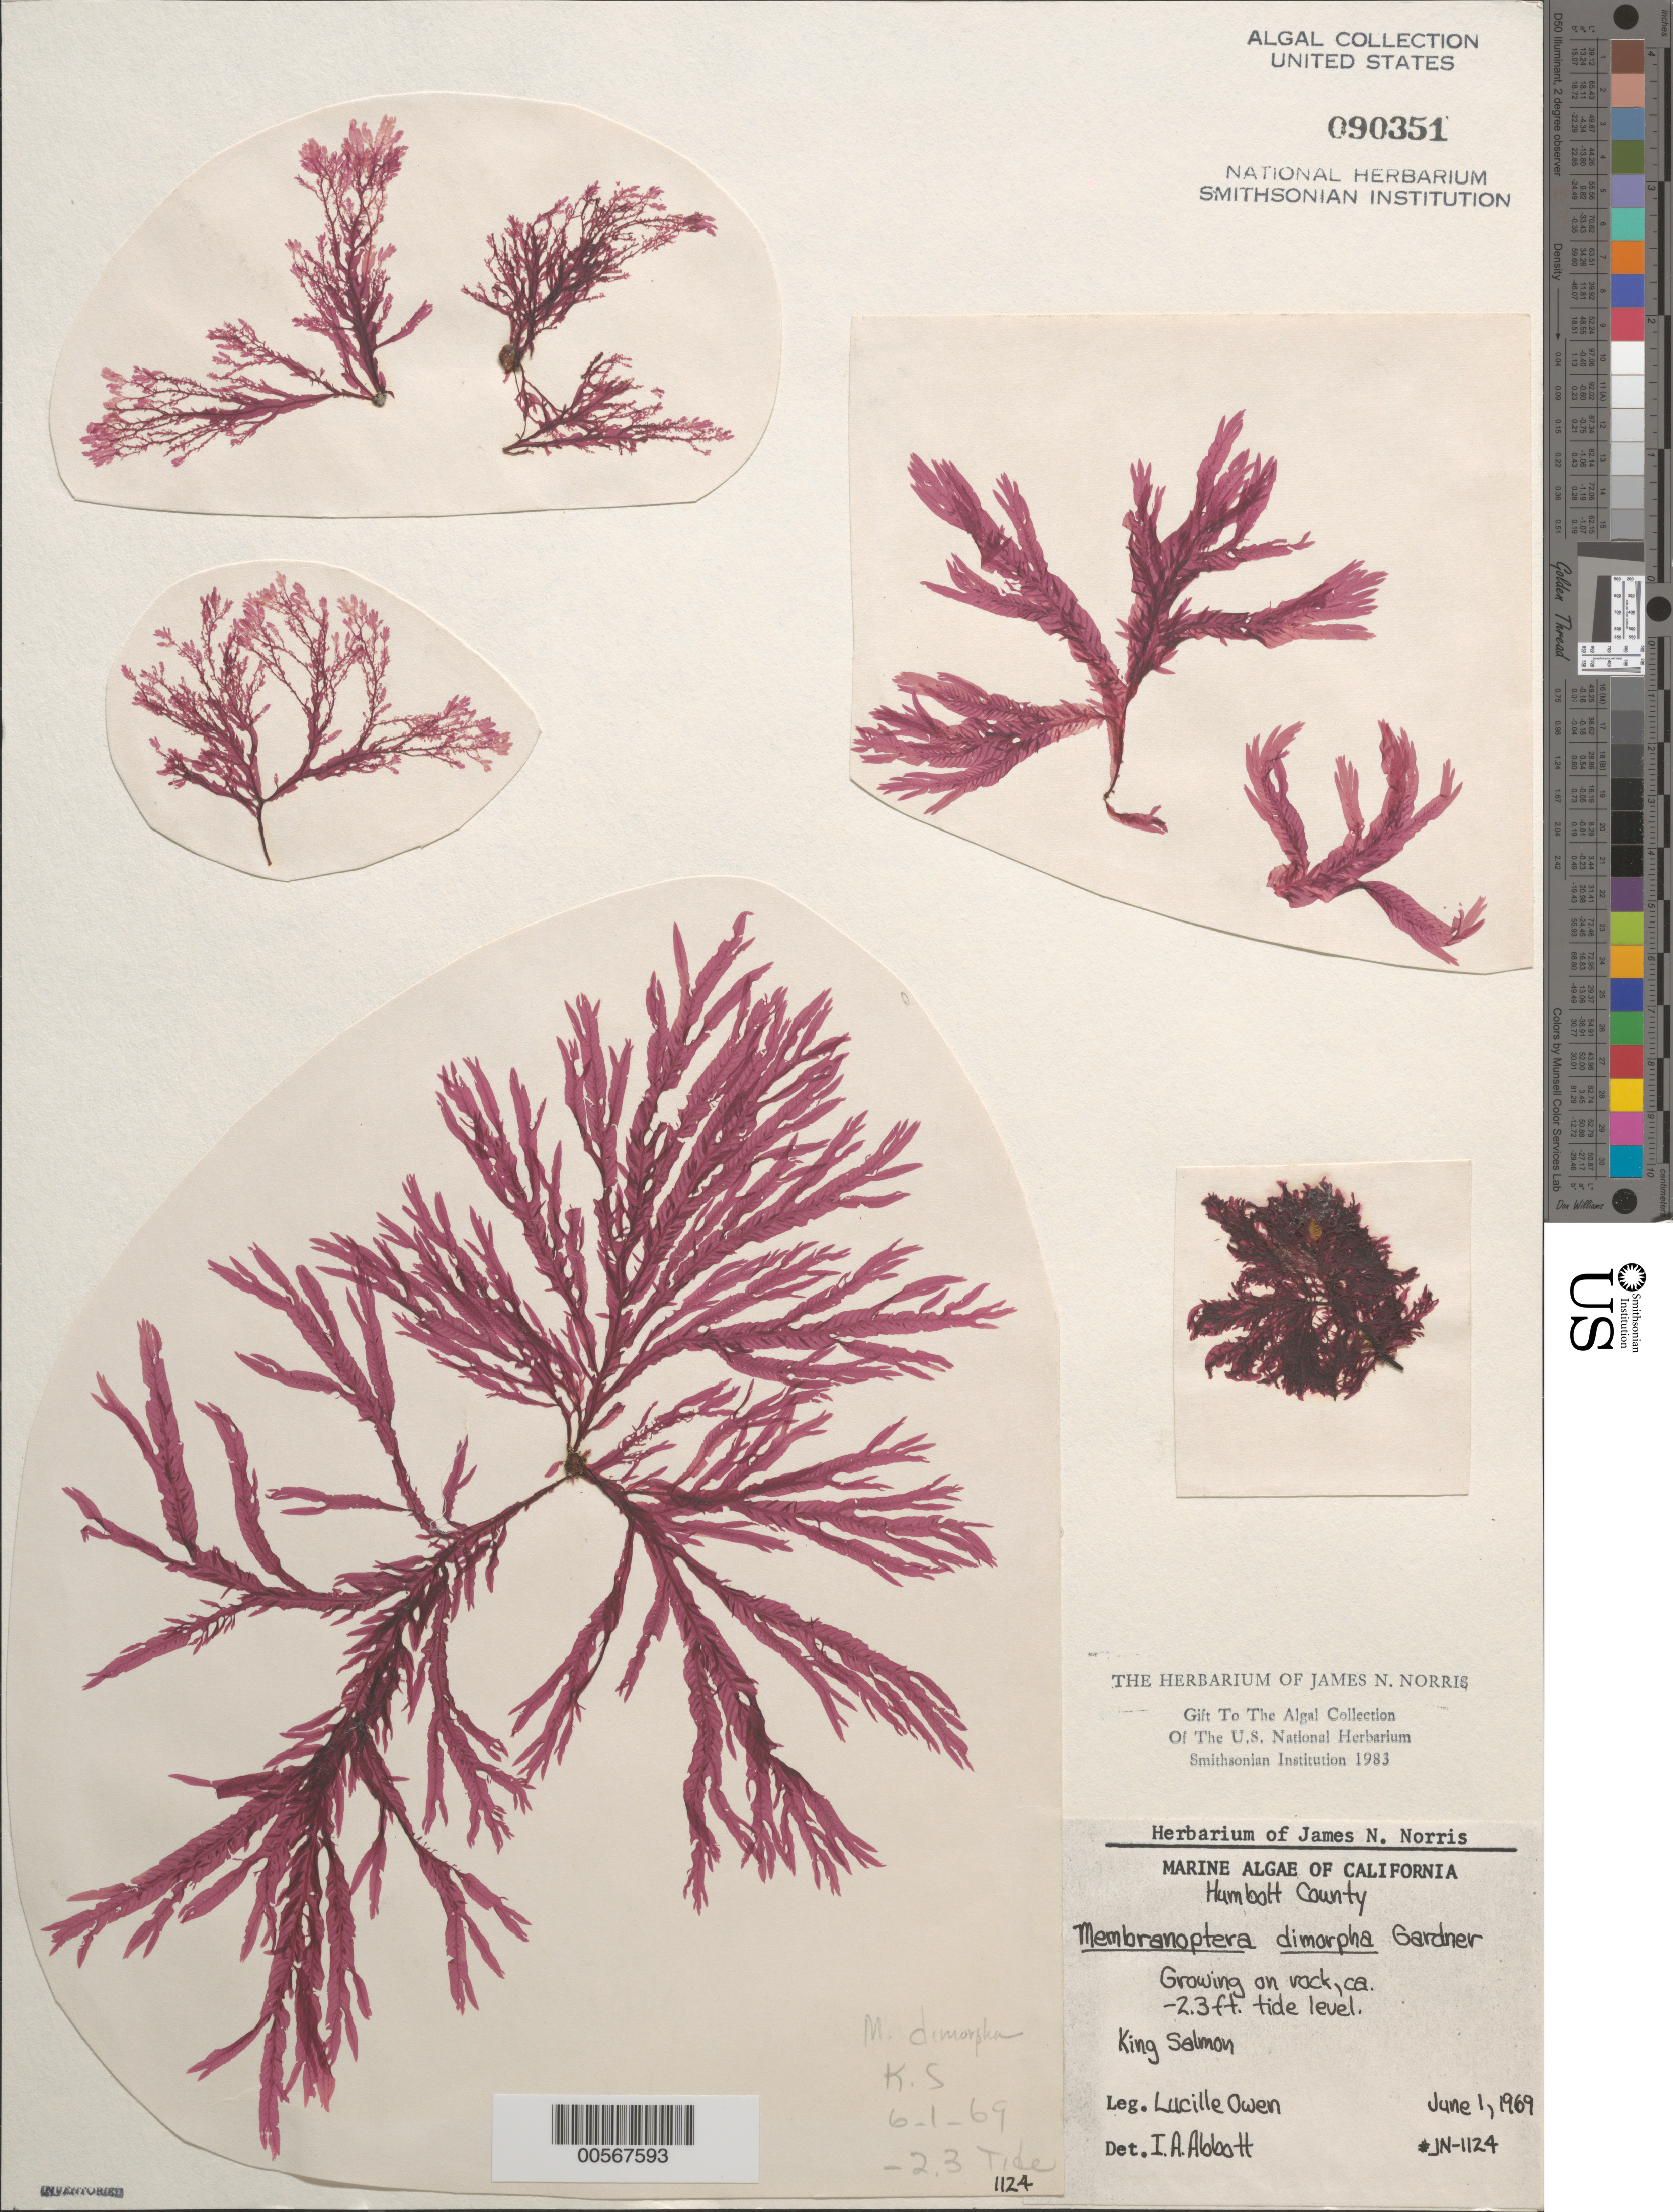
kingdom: Plantae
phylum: Rhodophyta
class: Florideophyceae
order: Ceramiales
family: Delesseriaceae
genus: Membranoptera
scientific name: Membranoptera platyphylla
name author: (Setch. & N.L. Gardner) Kylin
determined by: Algae name updating Project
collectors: L. Owen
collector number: Jn-1124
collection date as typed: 01 Jun 1969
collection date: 1969-06-01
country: United States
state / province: California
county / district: Humboldt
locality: King Salmon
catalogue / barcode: US 90351